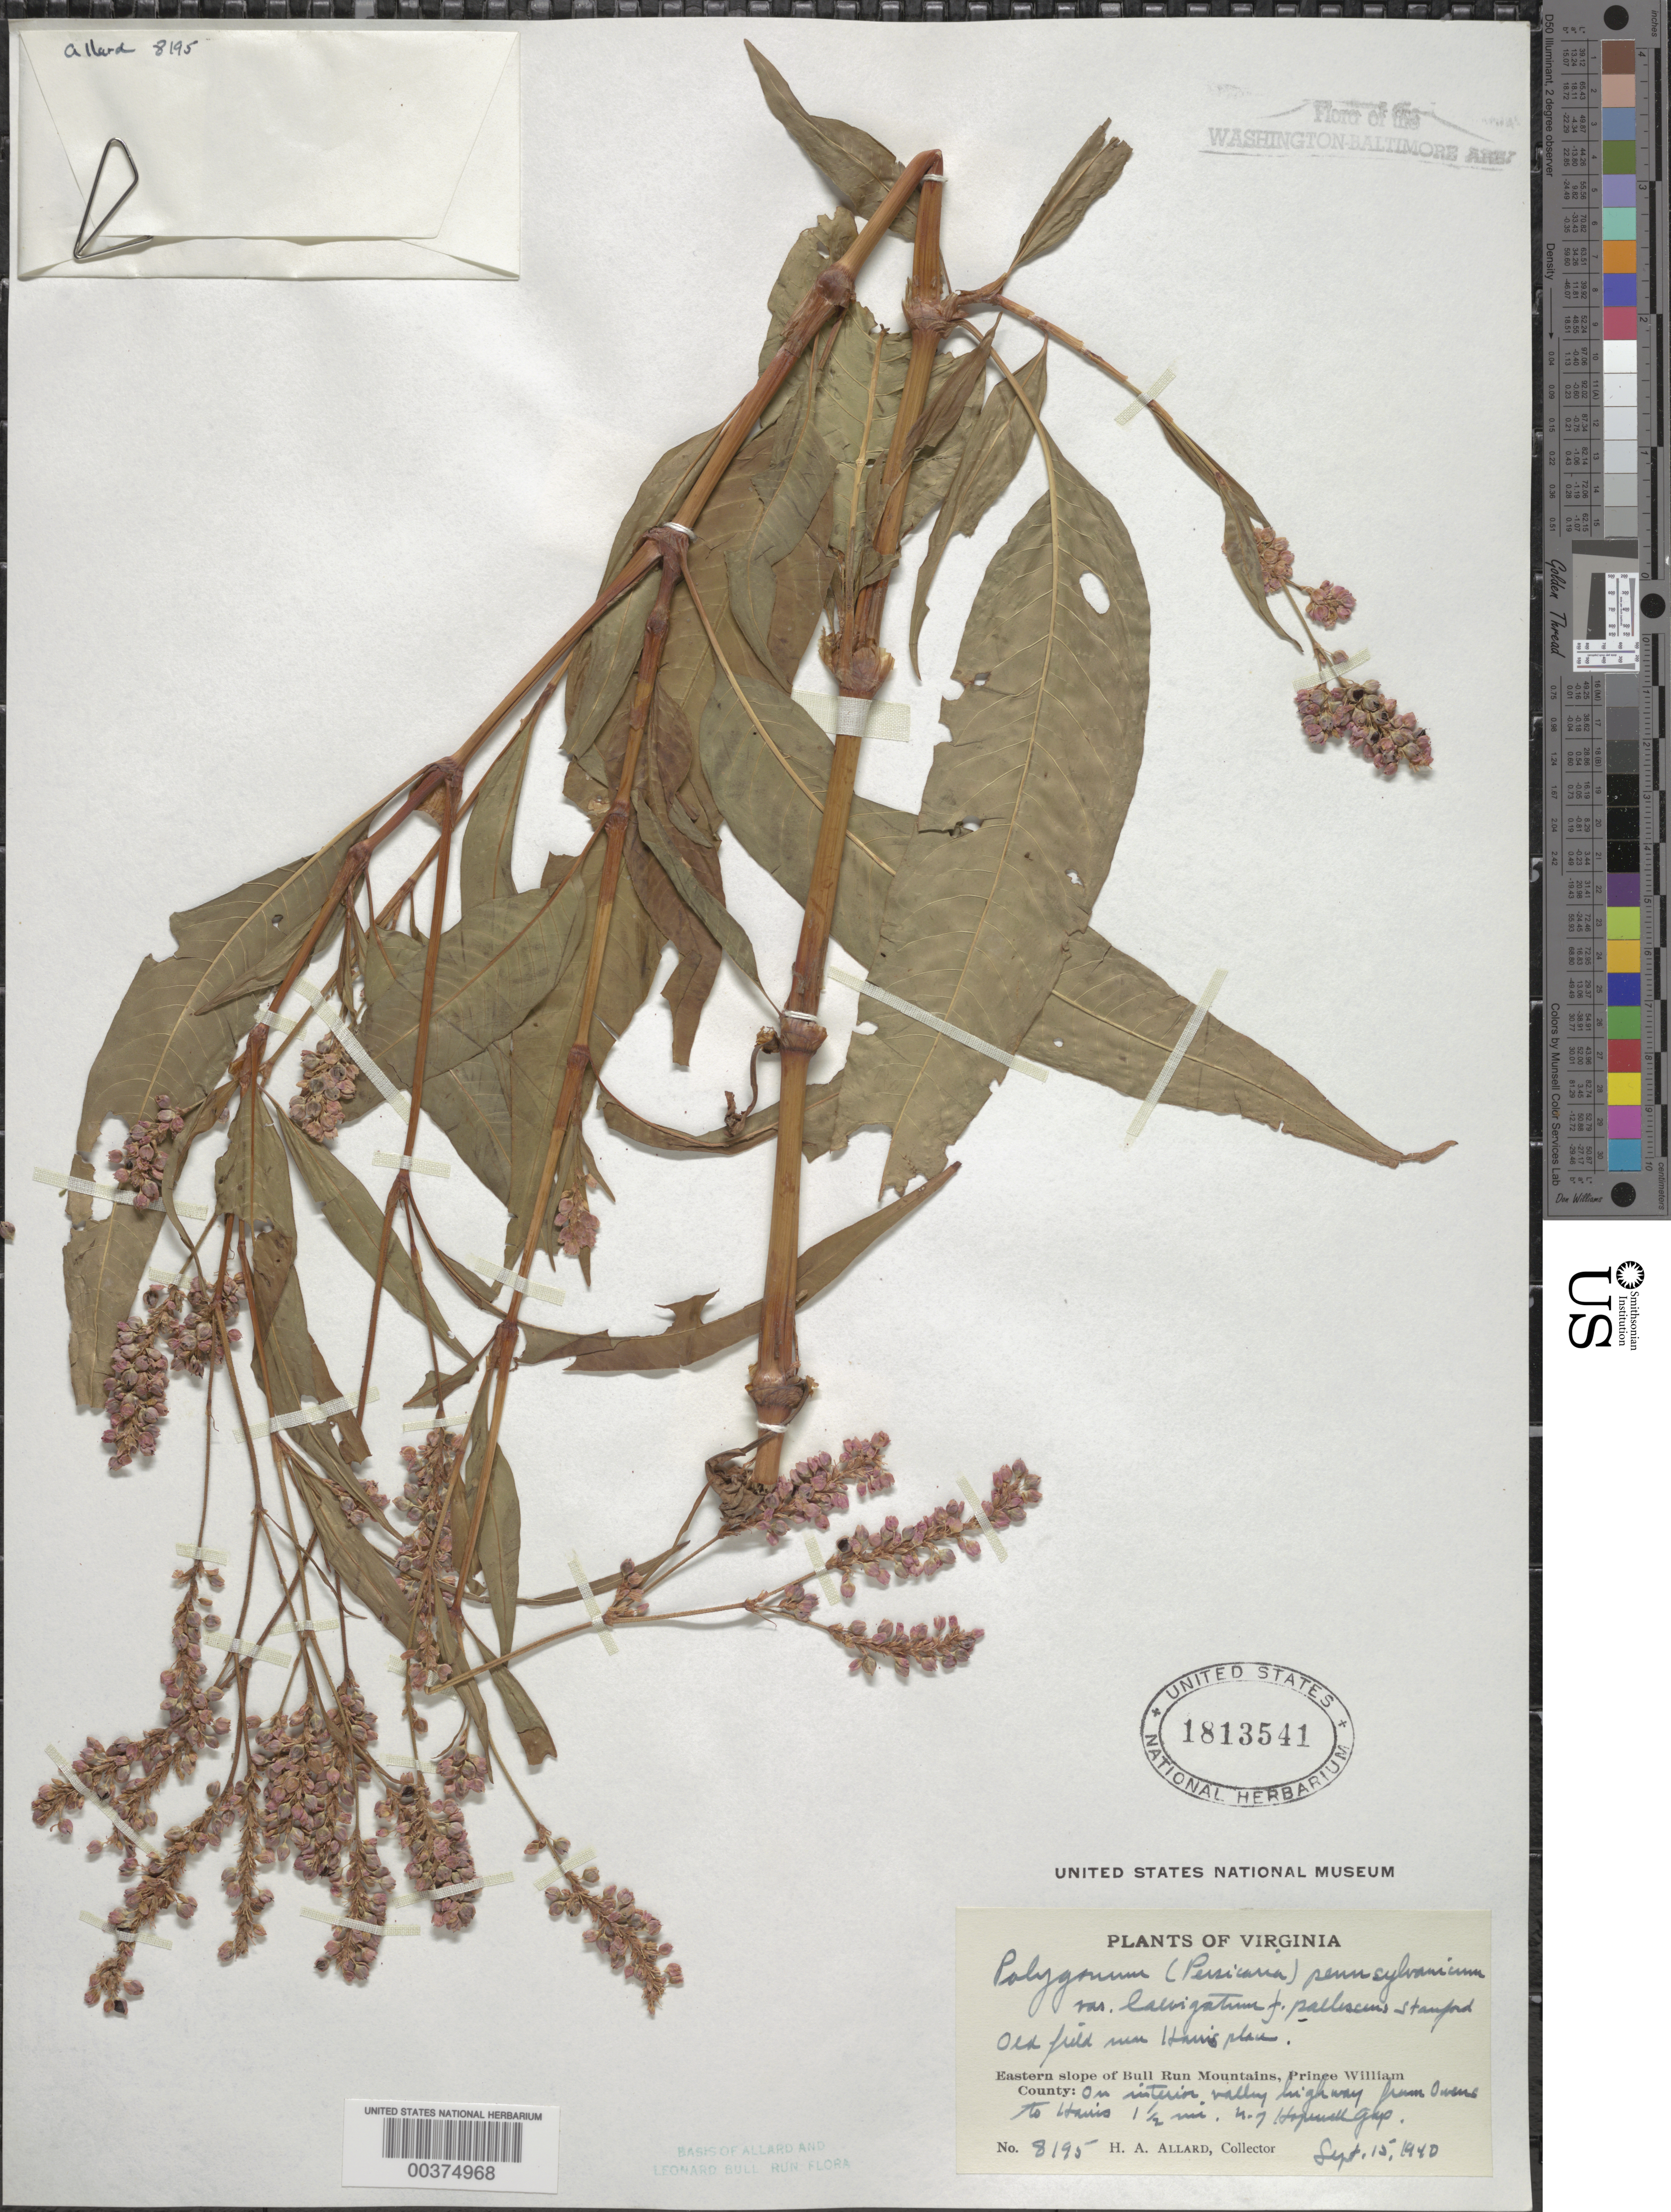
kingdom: Plantae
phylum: Tracheophyta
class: Magnoliopsida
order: Caryophyllales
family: Polygonaceae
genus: Persicaria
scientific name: Persicaria pensylvanica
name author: (L.) M. Gómez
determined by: Atha, D. E.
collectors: H. A. Allard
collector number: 8195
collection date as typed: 15 Sep 1940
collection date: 1940-09-15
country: United States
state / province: Virginia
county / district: Prince William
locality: North of Hopewell Gap, Harris place vicinity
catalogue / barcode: US 1813541